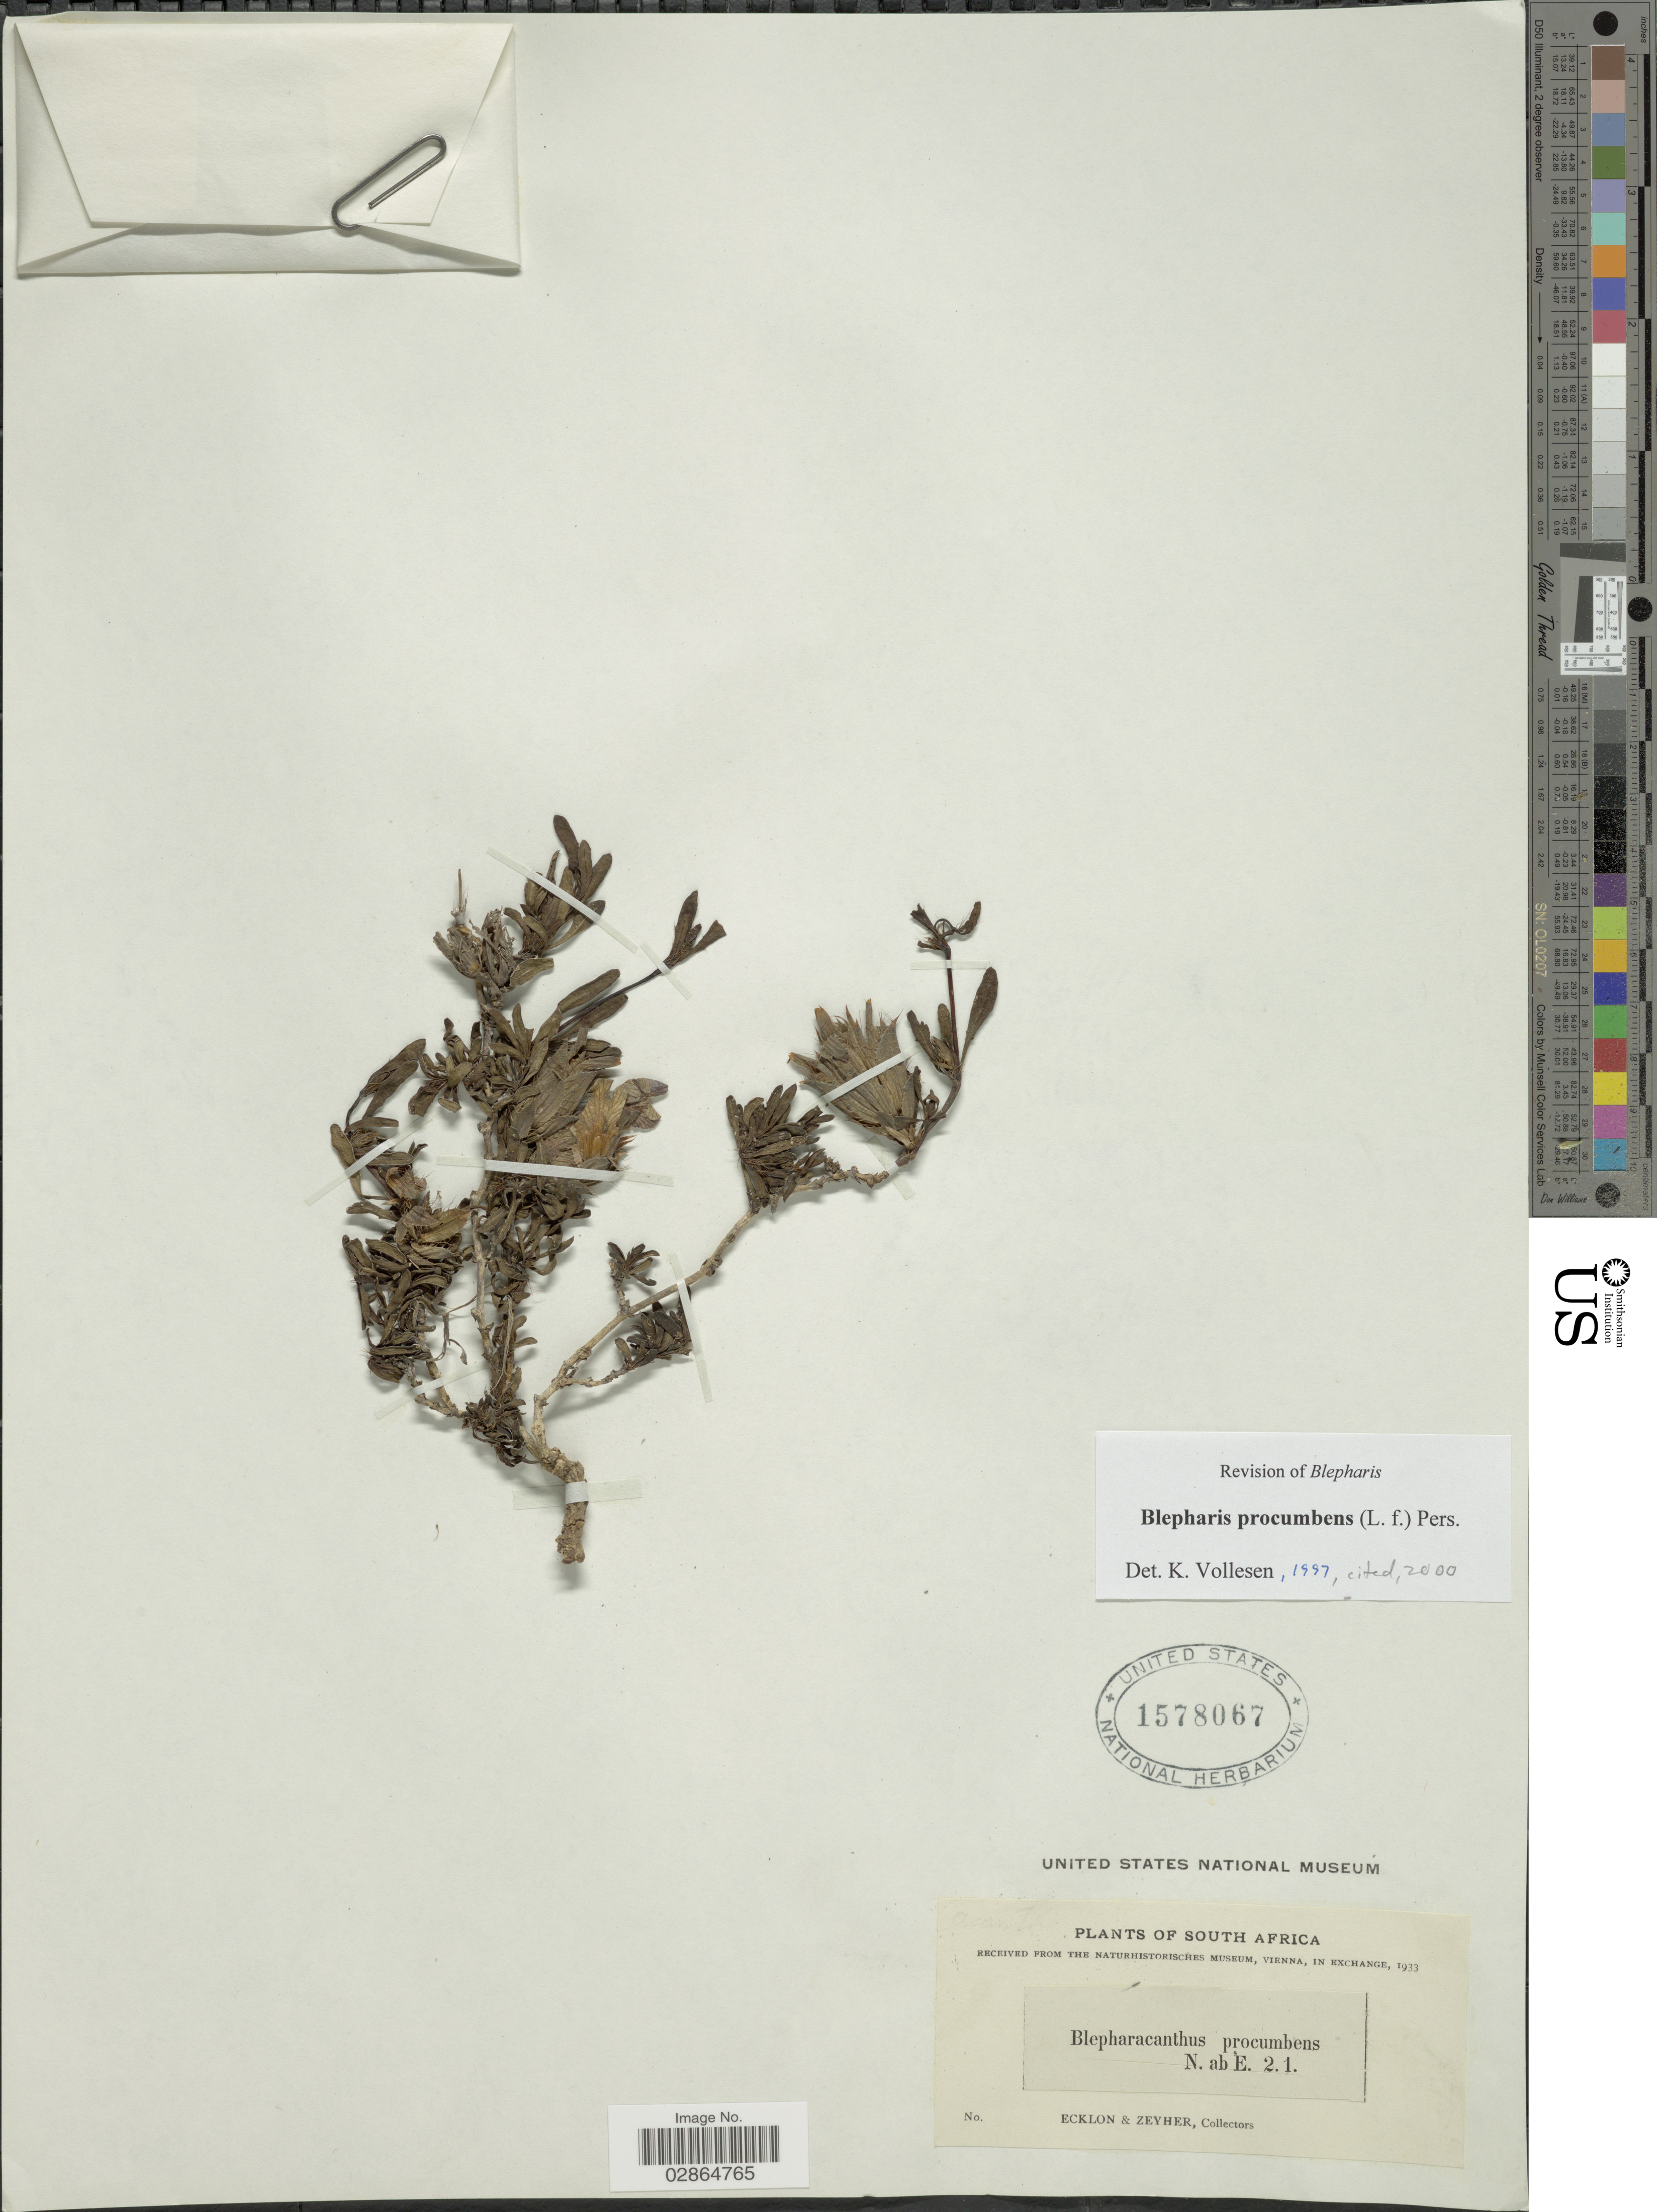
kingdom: Plantae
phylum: Tracheophyta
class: Magnoliopsida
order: Lamiales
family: Acanthaceae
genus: Blepharis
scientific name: Blepharis procumbens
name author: (L. f.) Pers.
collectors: -. Ecklon & -. Zeyher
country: South Africa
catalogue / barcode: US 1578067